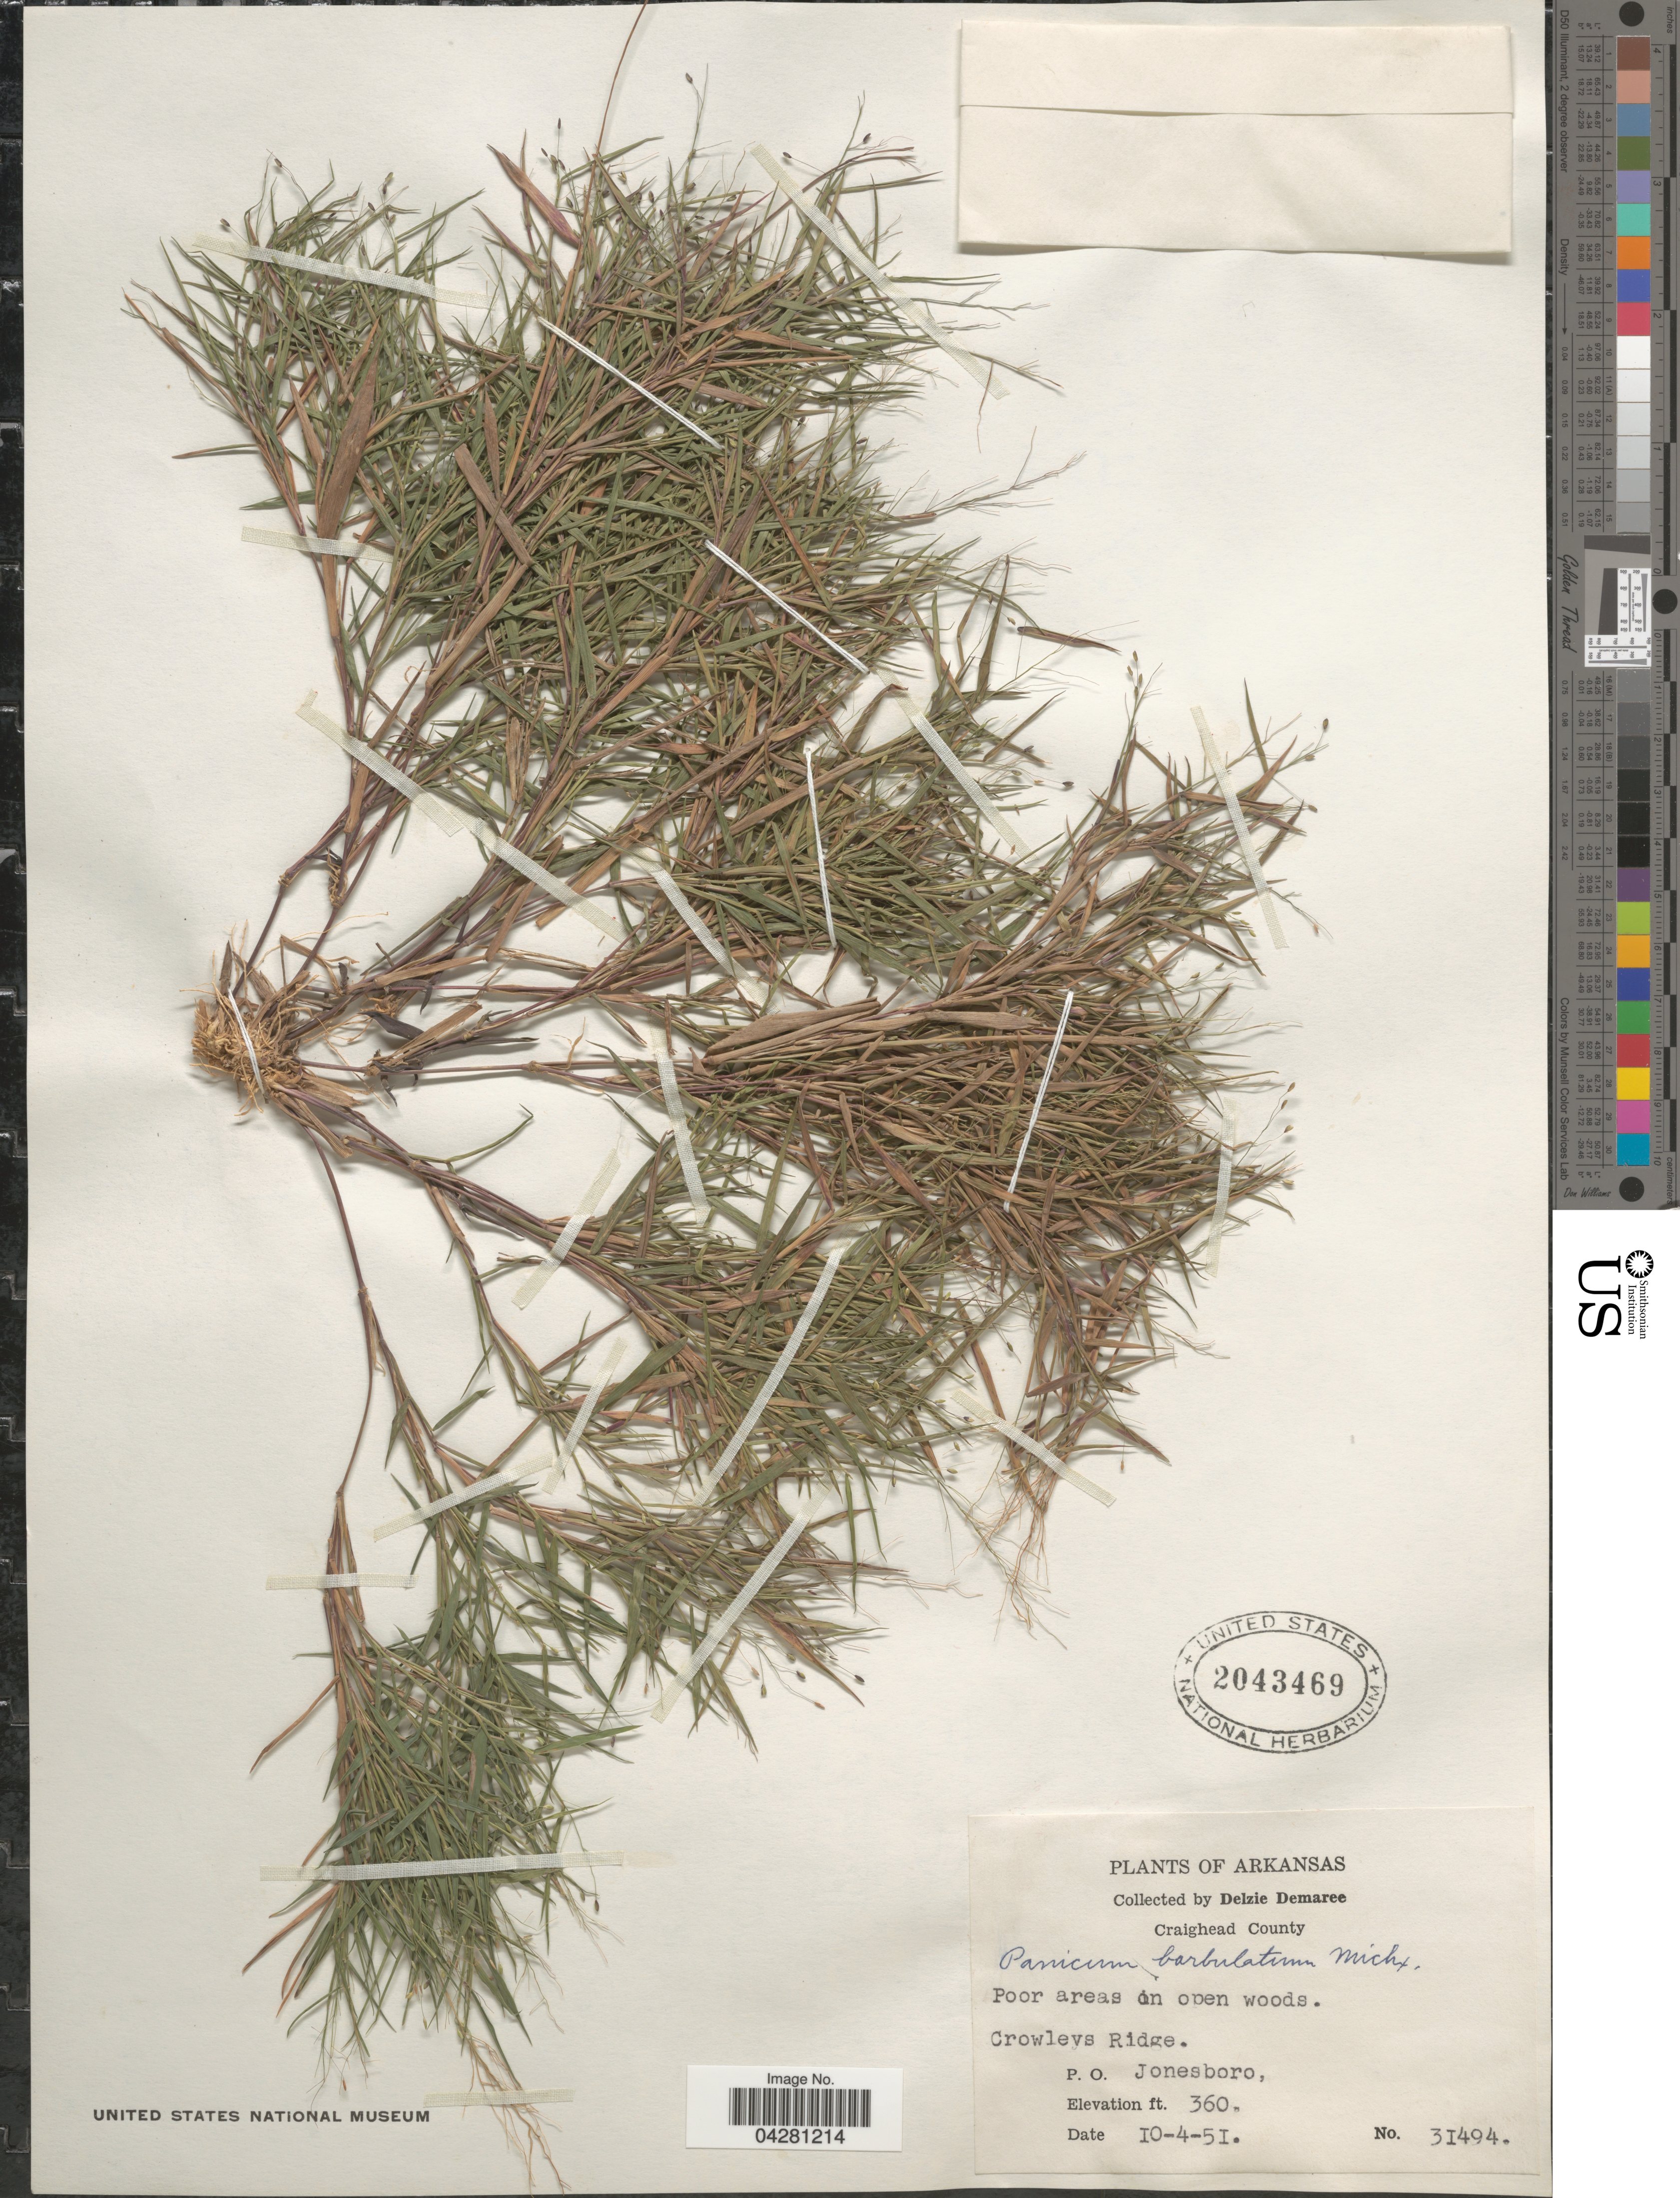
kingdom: Plantae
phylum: Tracheophyta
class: Liliopsida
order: Poales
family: Poaceae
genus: Dichanthelium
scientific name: Dichanthelium dichotomum var. dichotomum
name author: (L.) Gould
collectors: D. Demaree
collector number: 31494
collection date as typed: Transcribed d/m/y: 4/10/51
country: United States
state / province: Arkansas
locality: Craighead County. Crowleys Ridge. P.O. Jonesboro.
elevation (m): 110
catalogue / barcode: US 2043469